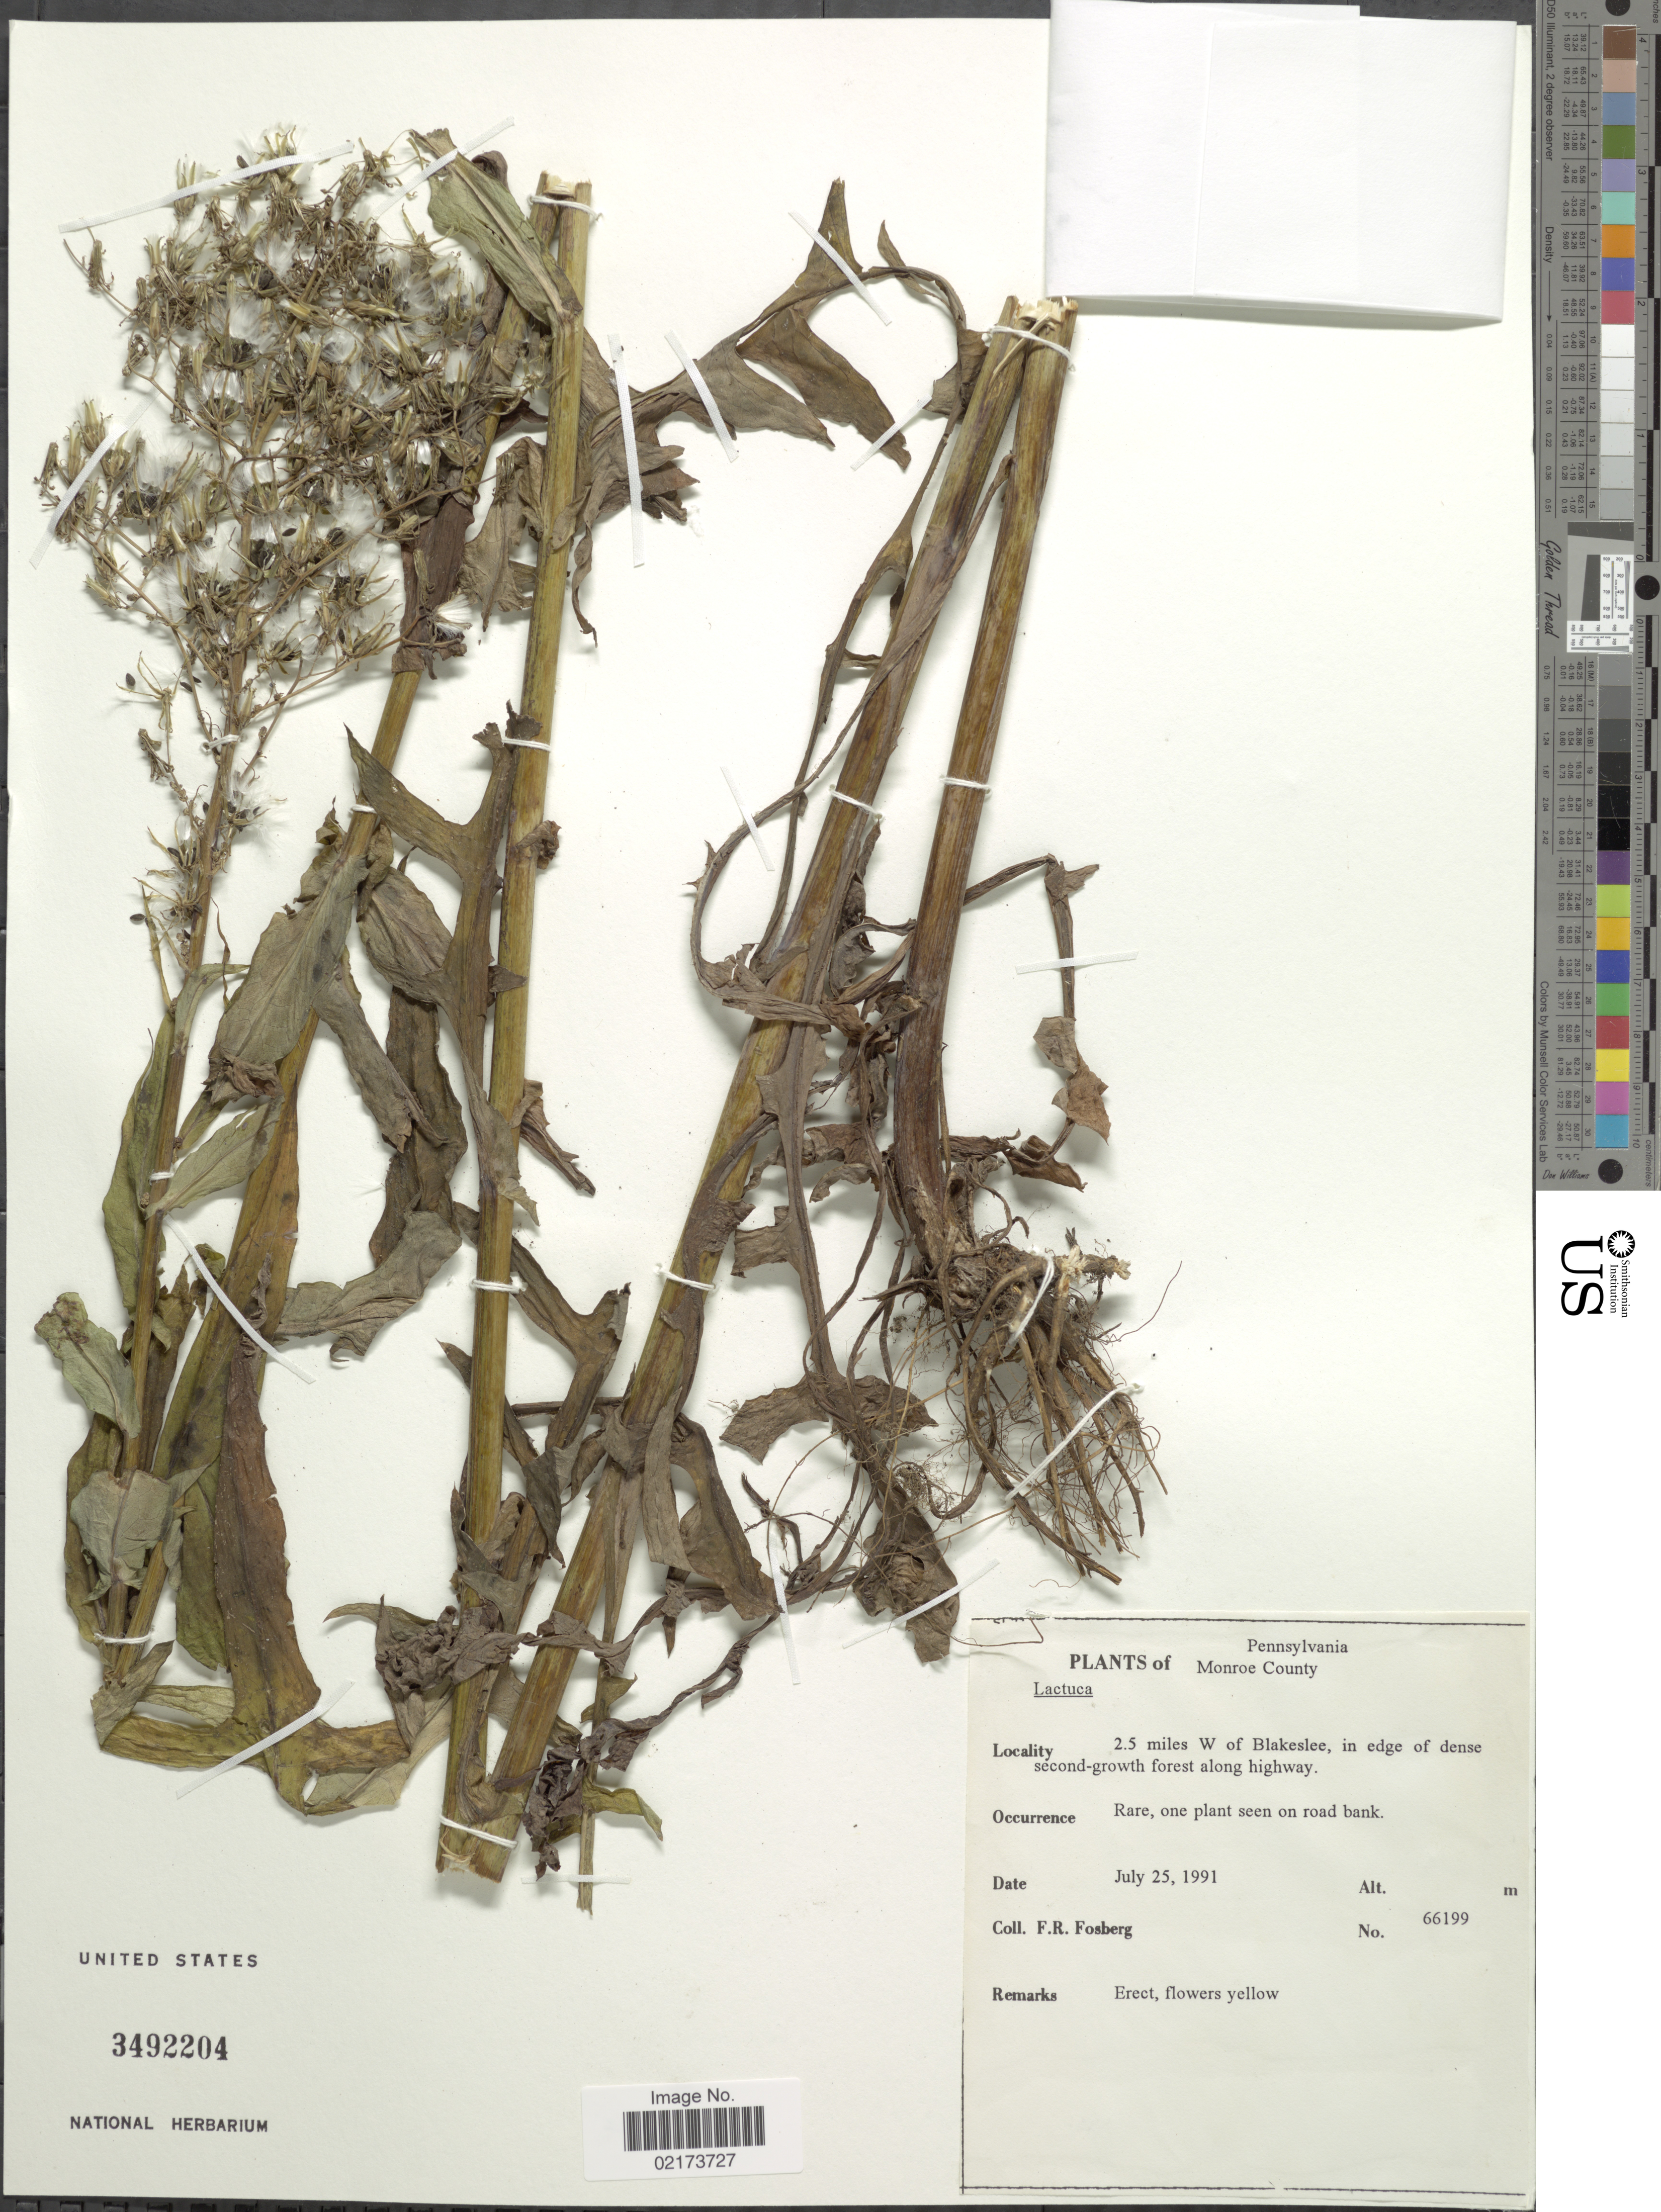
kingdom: Plantae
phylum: Tracheophyta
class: Magnoliopsida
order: Asterales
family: Asteraceae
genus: Lactuca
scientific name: Lactuca sp.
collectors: F. R. Fosberg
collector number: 66199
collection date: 1991-07-25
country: United States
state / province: Pennsylvania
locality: Monroe County, 2.5 miles W of Blakeslee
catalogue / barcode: US 3492204